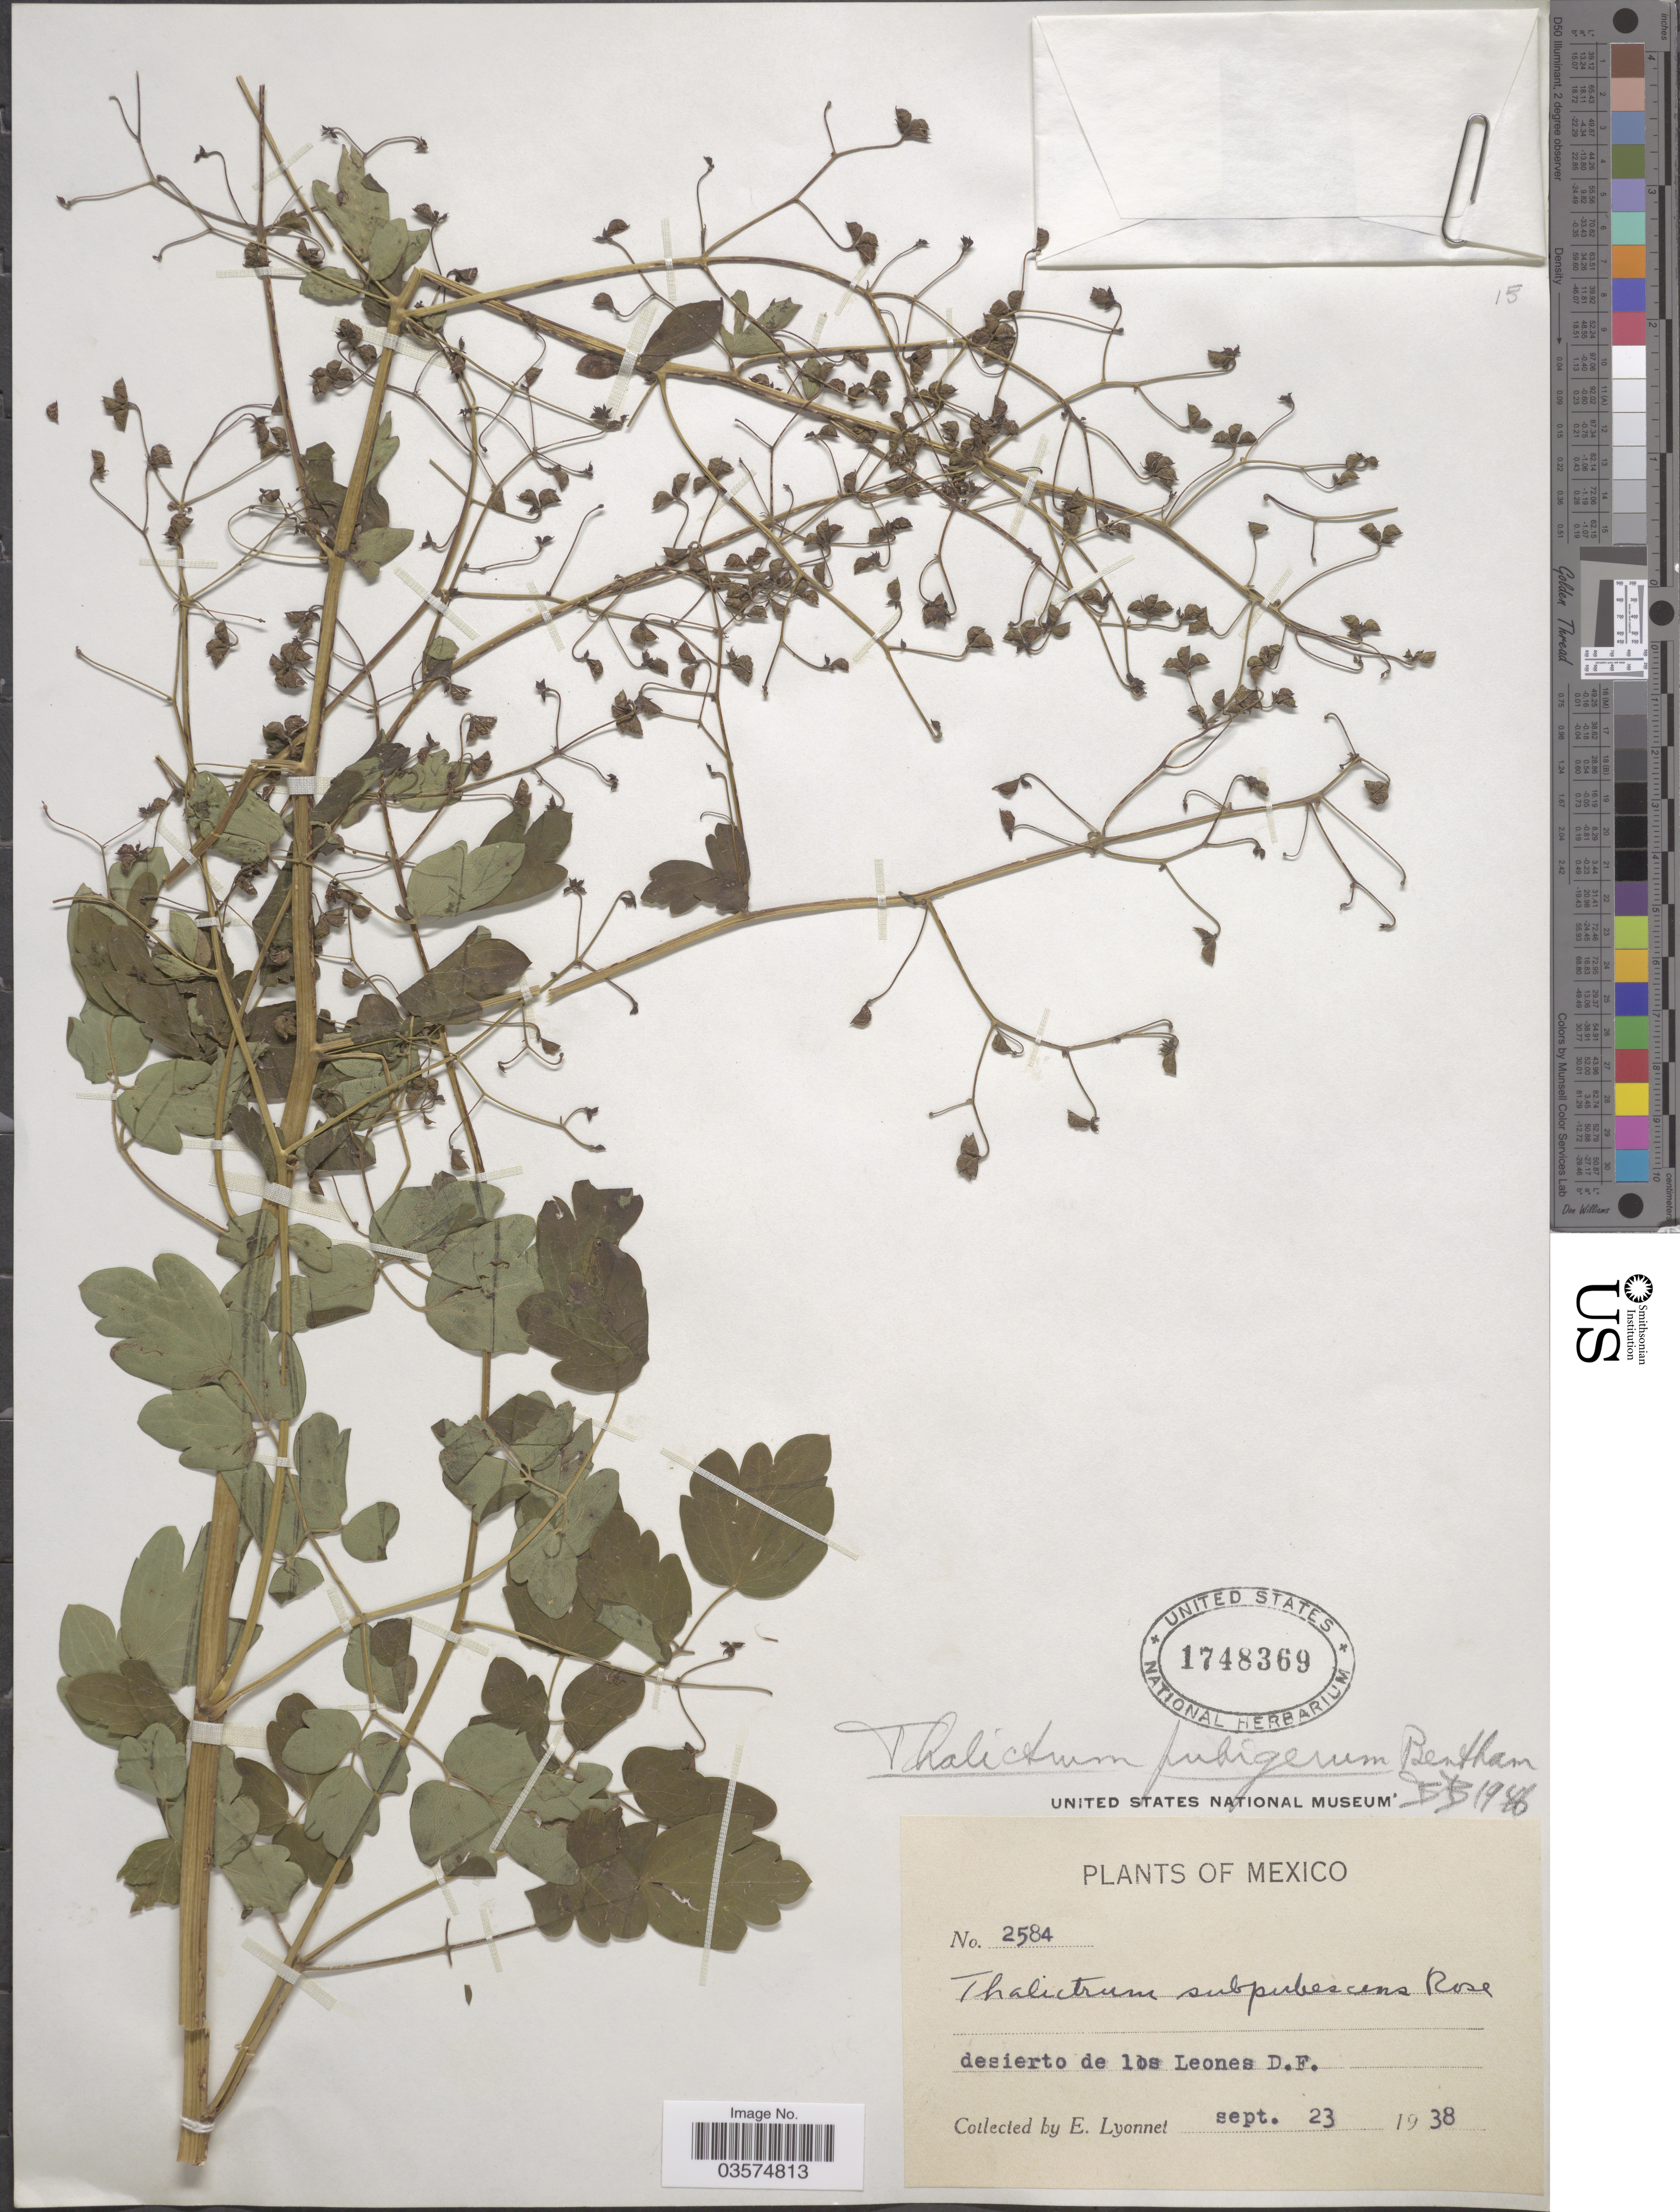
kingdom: Plantae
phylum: Tracheophyta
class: Magnoliopsida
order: Ranunculales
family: Ranunculaceae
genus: Thalictrum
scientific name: Thalictrum pubigerum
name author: Benth.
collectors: E. Lyonnet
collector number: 2584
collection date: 1938-09-23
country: Mexico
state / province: Distrito Federal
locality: Desierto de los Leones D.F.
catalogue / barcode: US 1748369